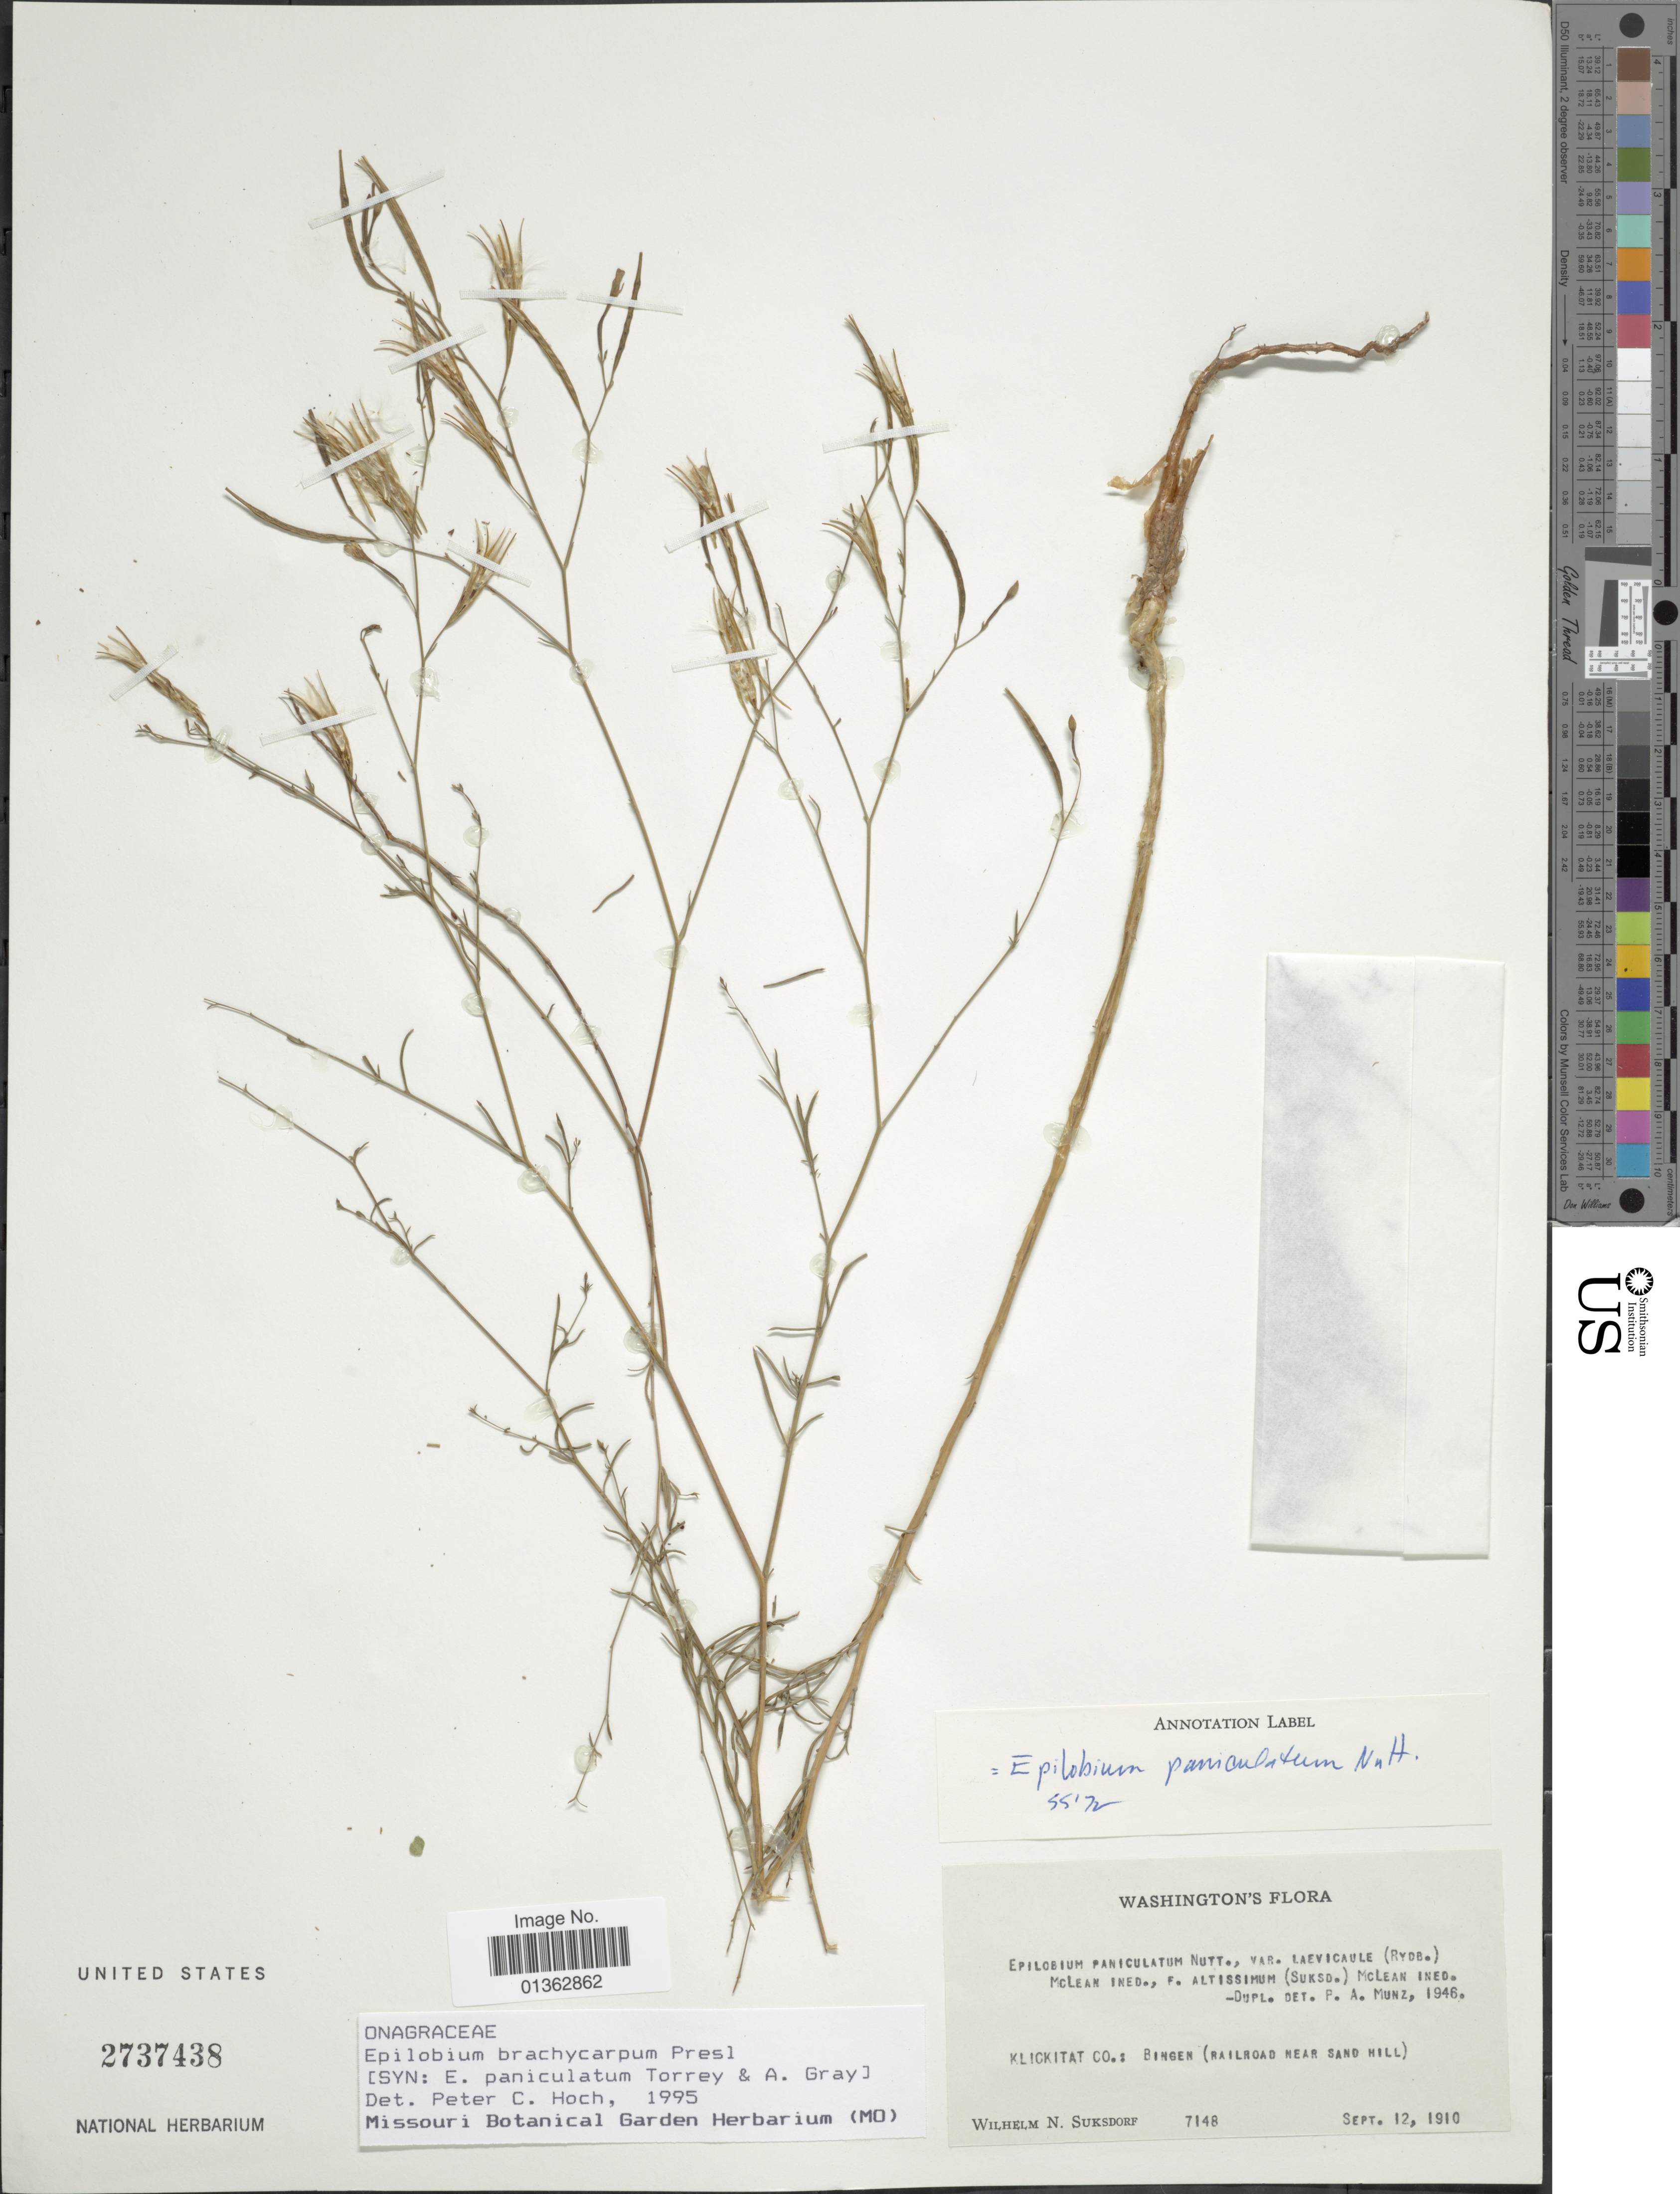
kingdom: Plantae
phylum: Tracheophyta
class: Magnoliopsida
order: Myrtales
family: Onagraceae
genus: Epilobium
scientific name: Epilobium brachycarpum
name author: C. Presl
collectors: W. N. Suksdorf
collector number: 7148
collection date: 1910-09-12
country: United States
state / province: Washington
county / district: Klickitat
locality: Klickitat Co.: Bingen (railroad near sand hill).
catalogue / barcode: US 2737438